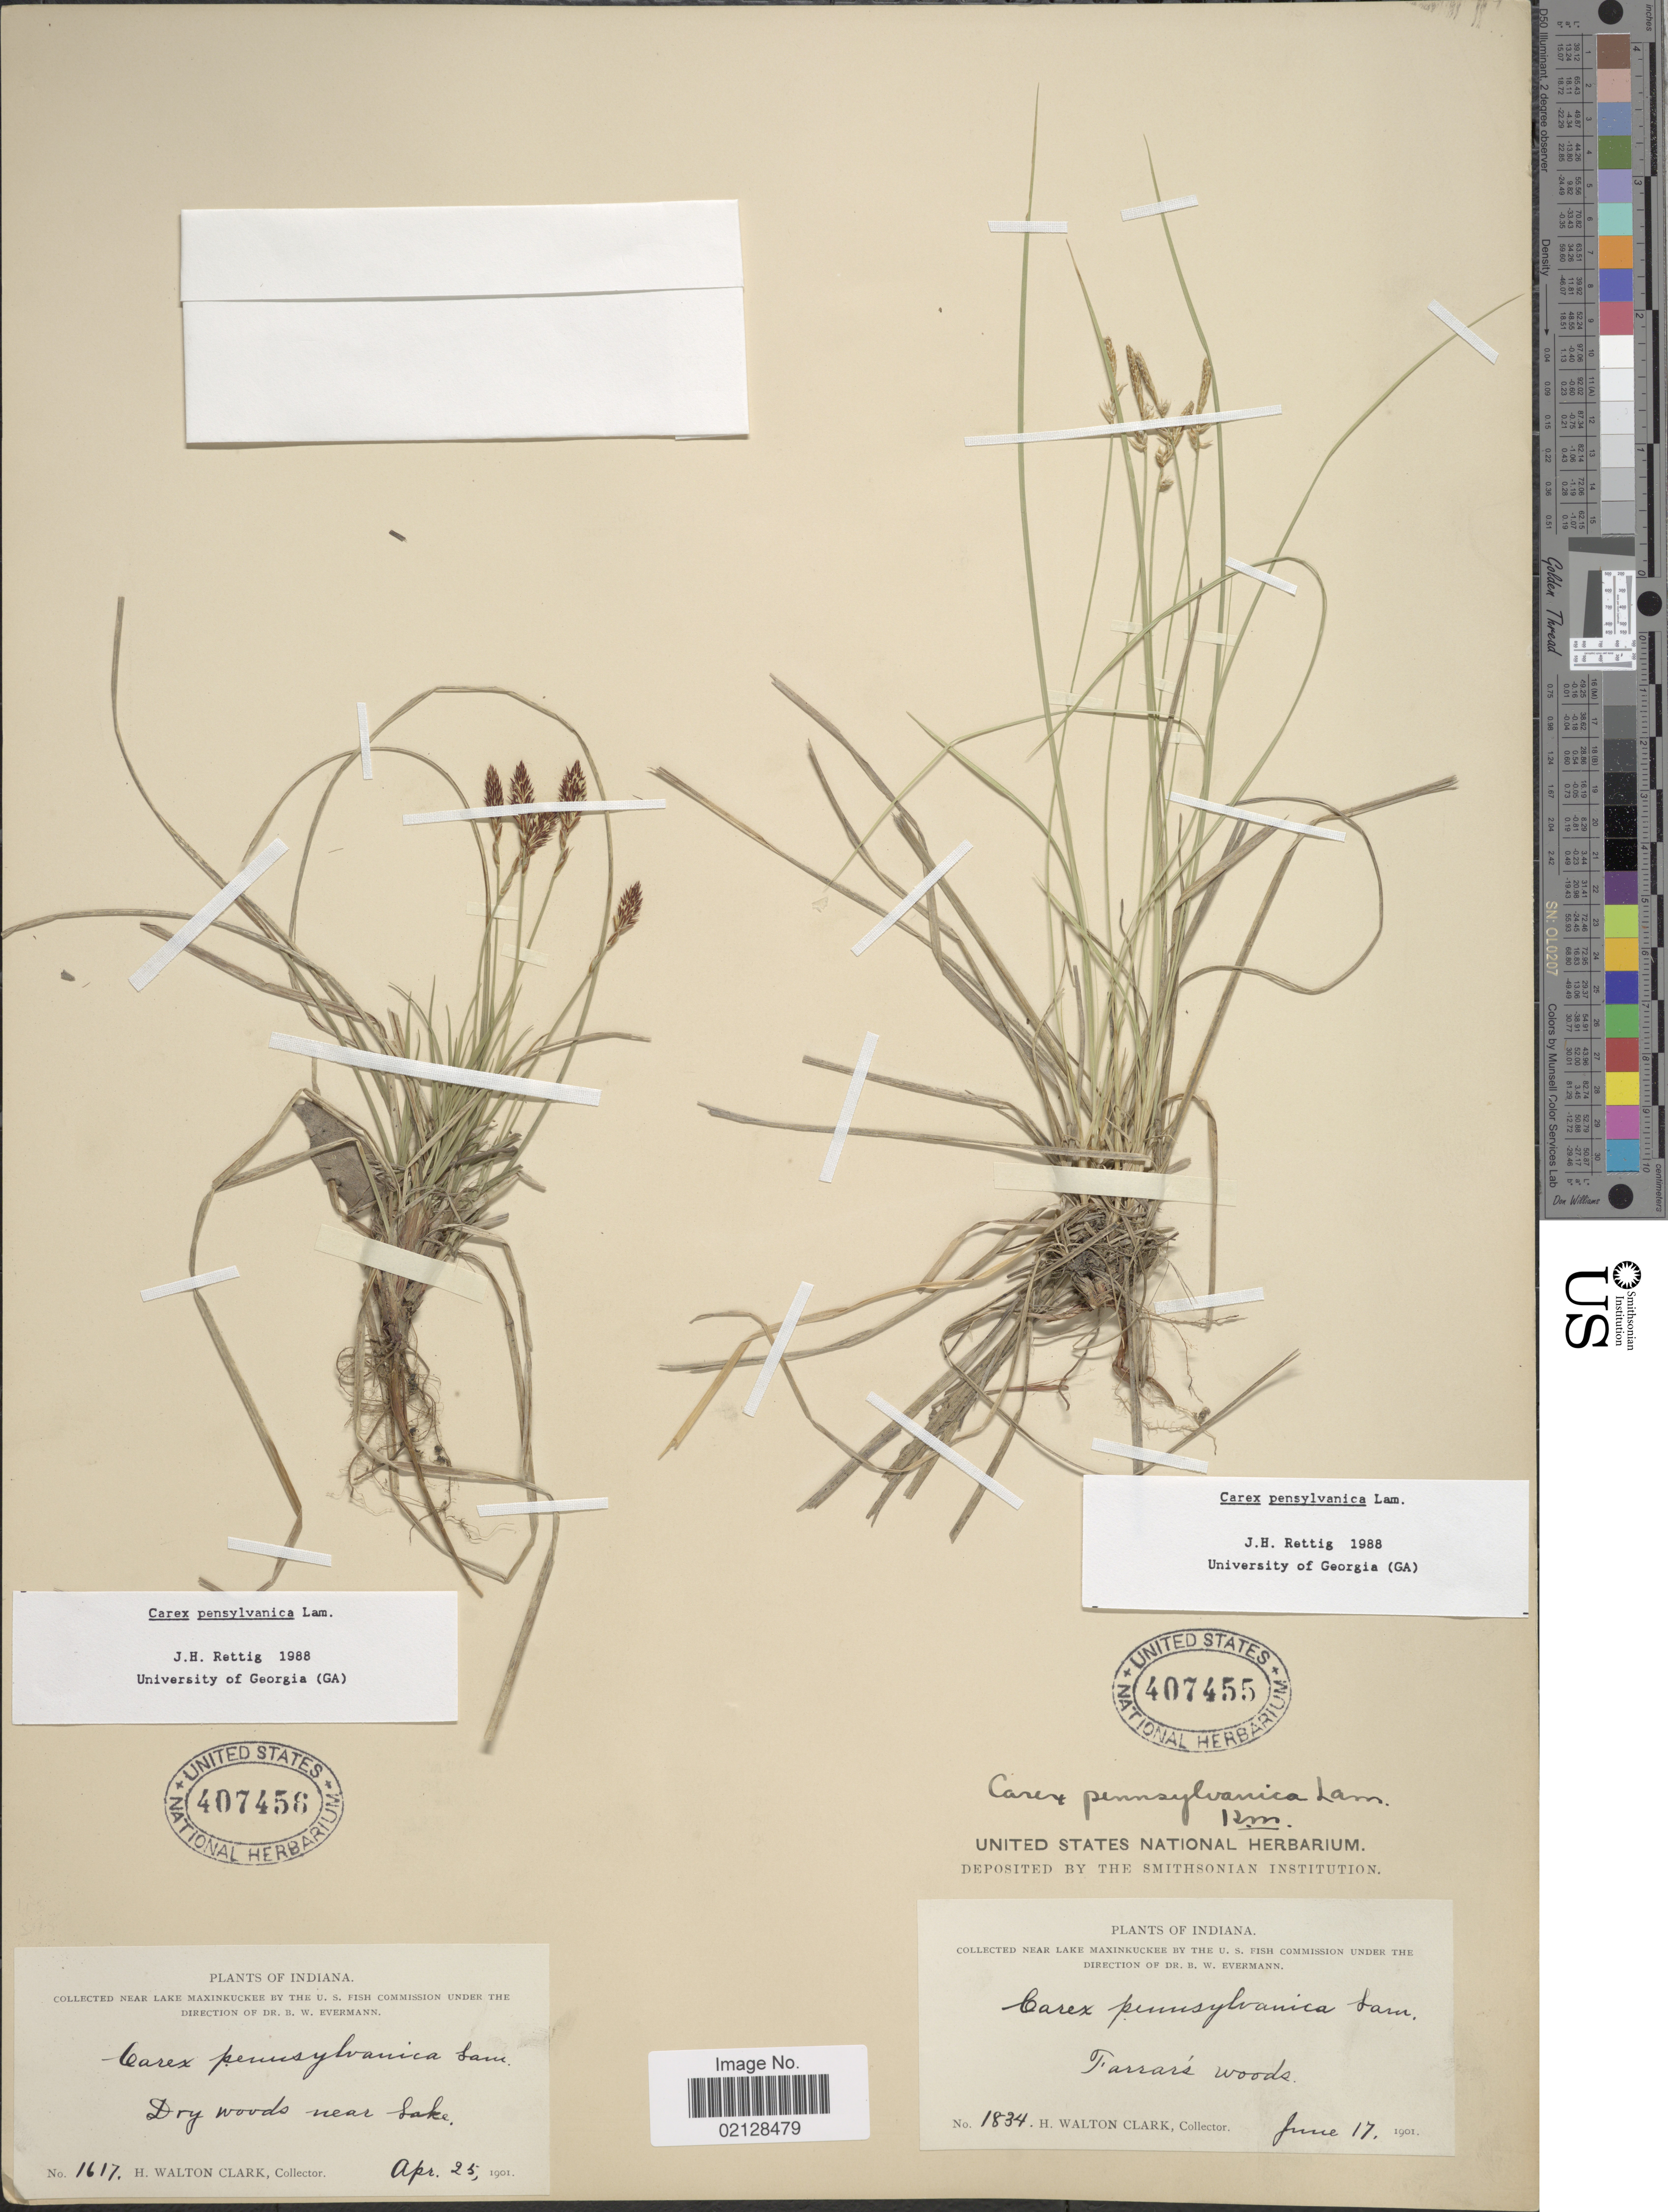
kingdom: Plantae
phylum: Tracheophyta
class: Liliopsida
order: Poales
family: Cyperaceae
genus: Carex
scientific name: Carex pensylvanica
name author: Lam.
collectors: H. W. Clark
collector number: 1834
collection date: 1901-06-17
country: United States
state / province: Indiana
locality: Tarrar's woods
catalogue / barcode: US 407455-2